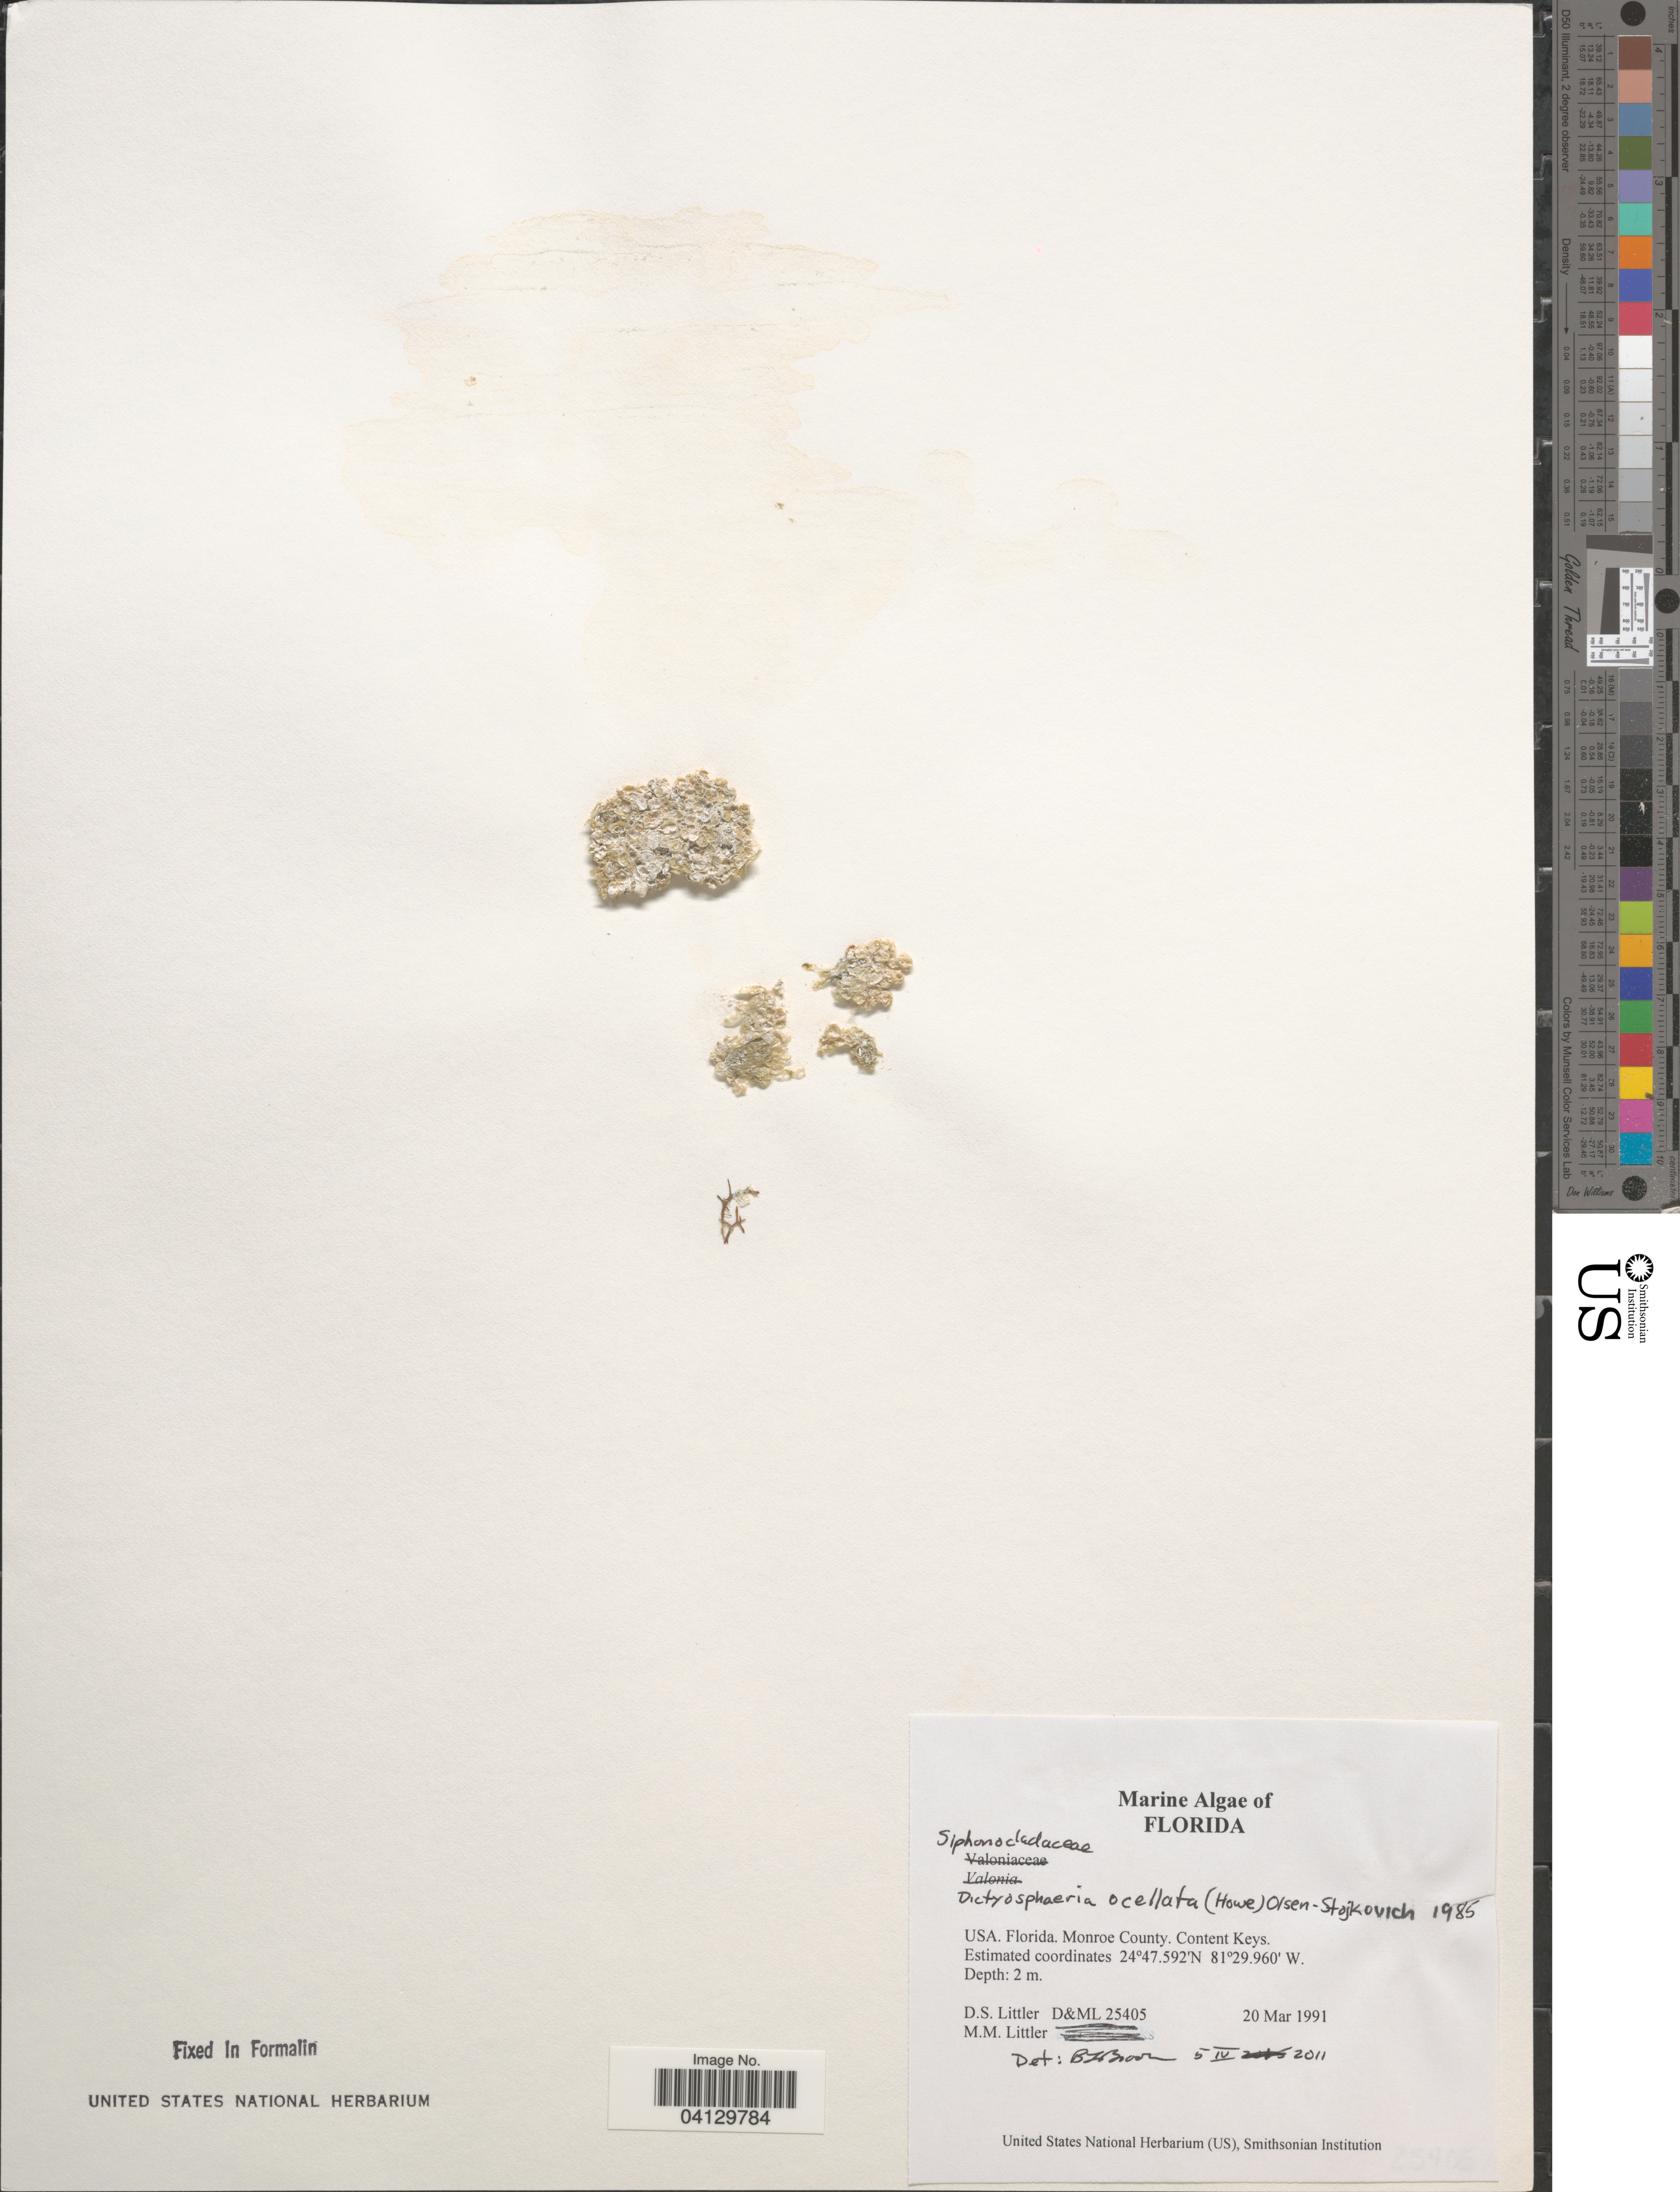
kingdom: Plantae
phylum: Chlorophyta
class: Ulvophyceae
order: Siphonocladales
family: Siphonocladaceae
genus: Dictyosphaeria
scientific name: Dictyosphaeria ocellata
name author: (M. Howe) Olsen-Stojkovich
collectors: D. S. Littler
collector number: D&ML25405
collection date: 1991-03-20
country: United States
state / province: Florida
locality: Monroe County. Content Keys.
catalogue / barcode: US 329109